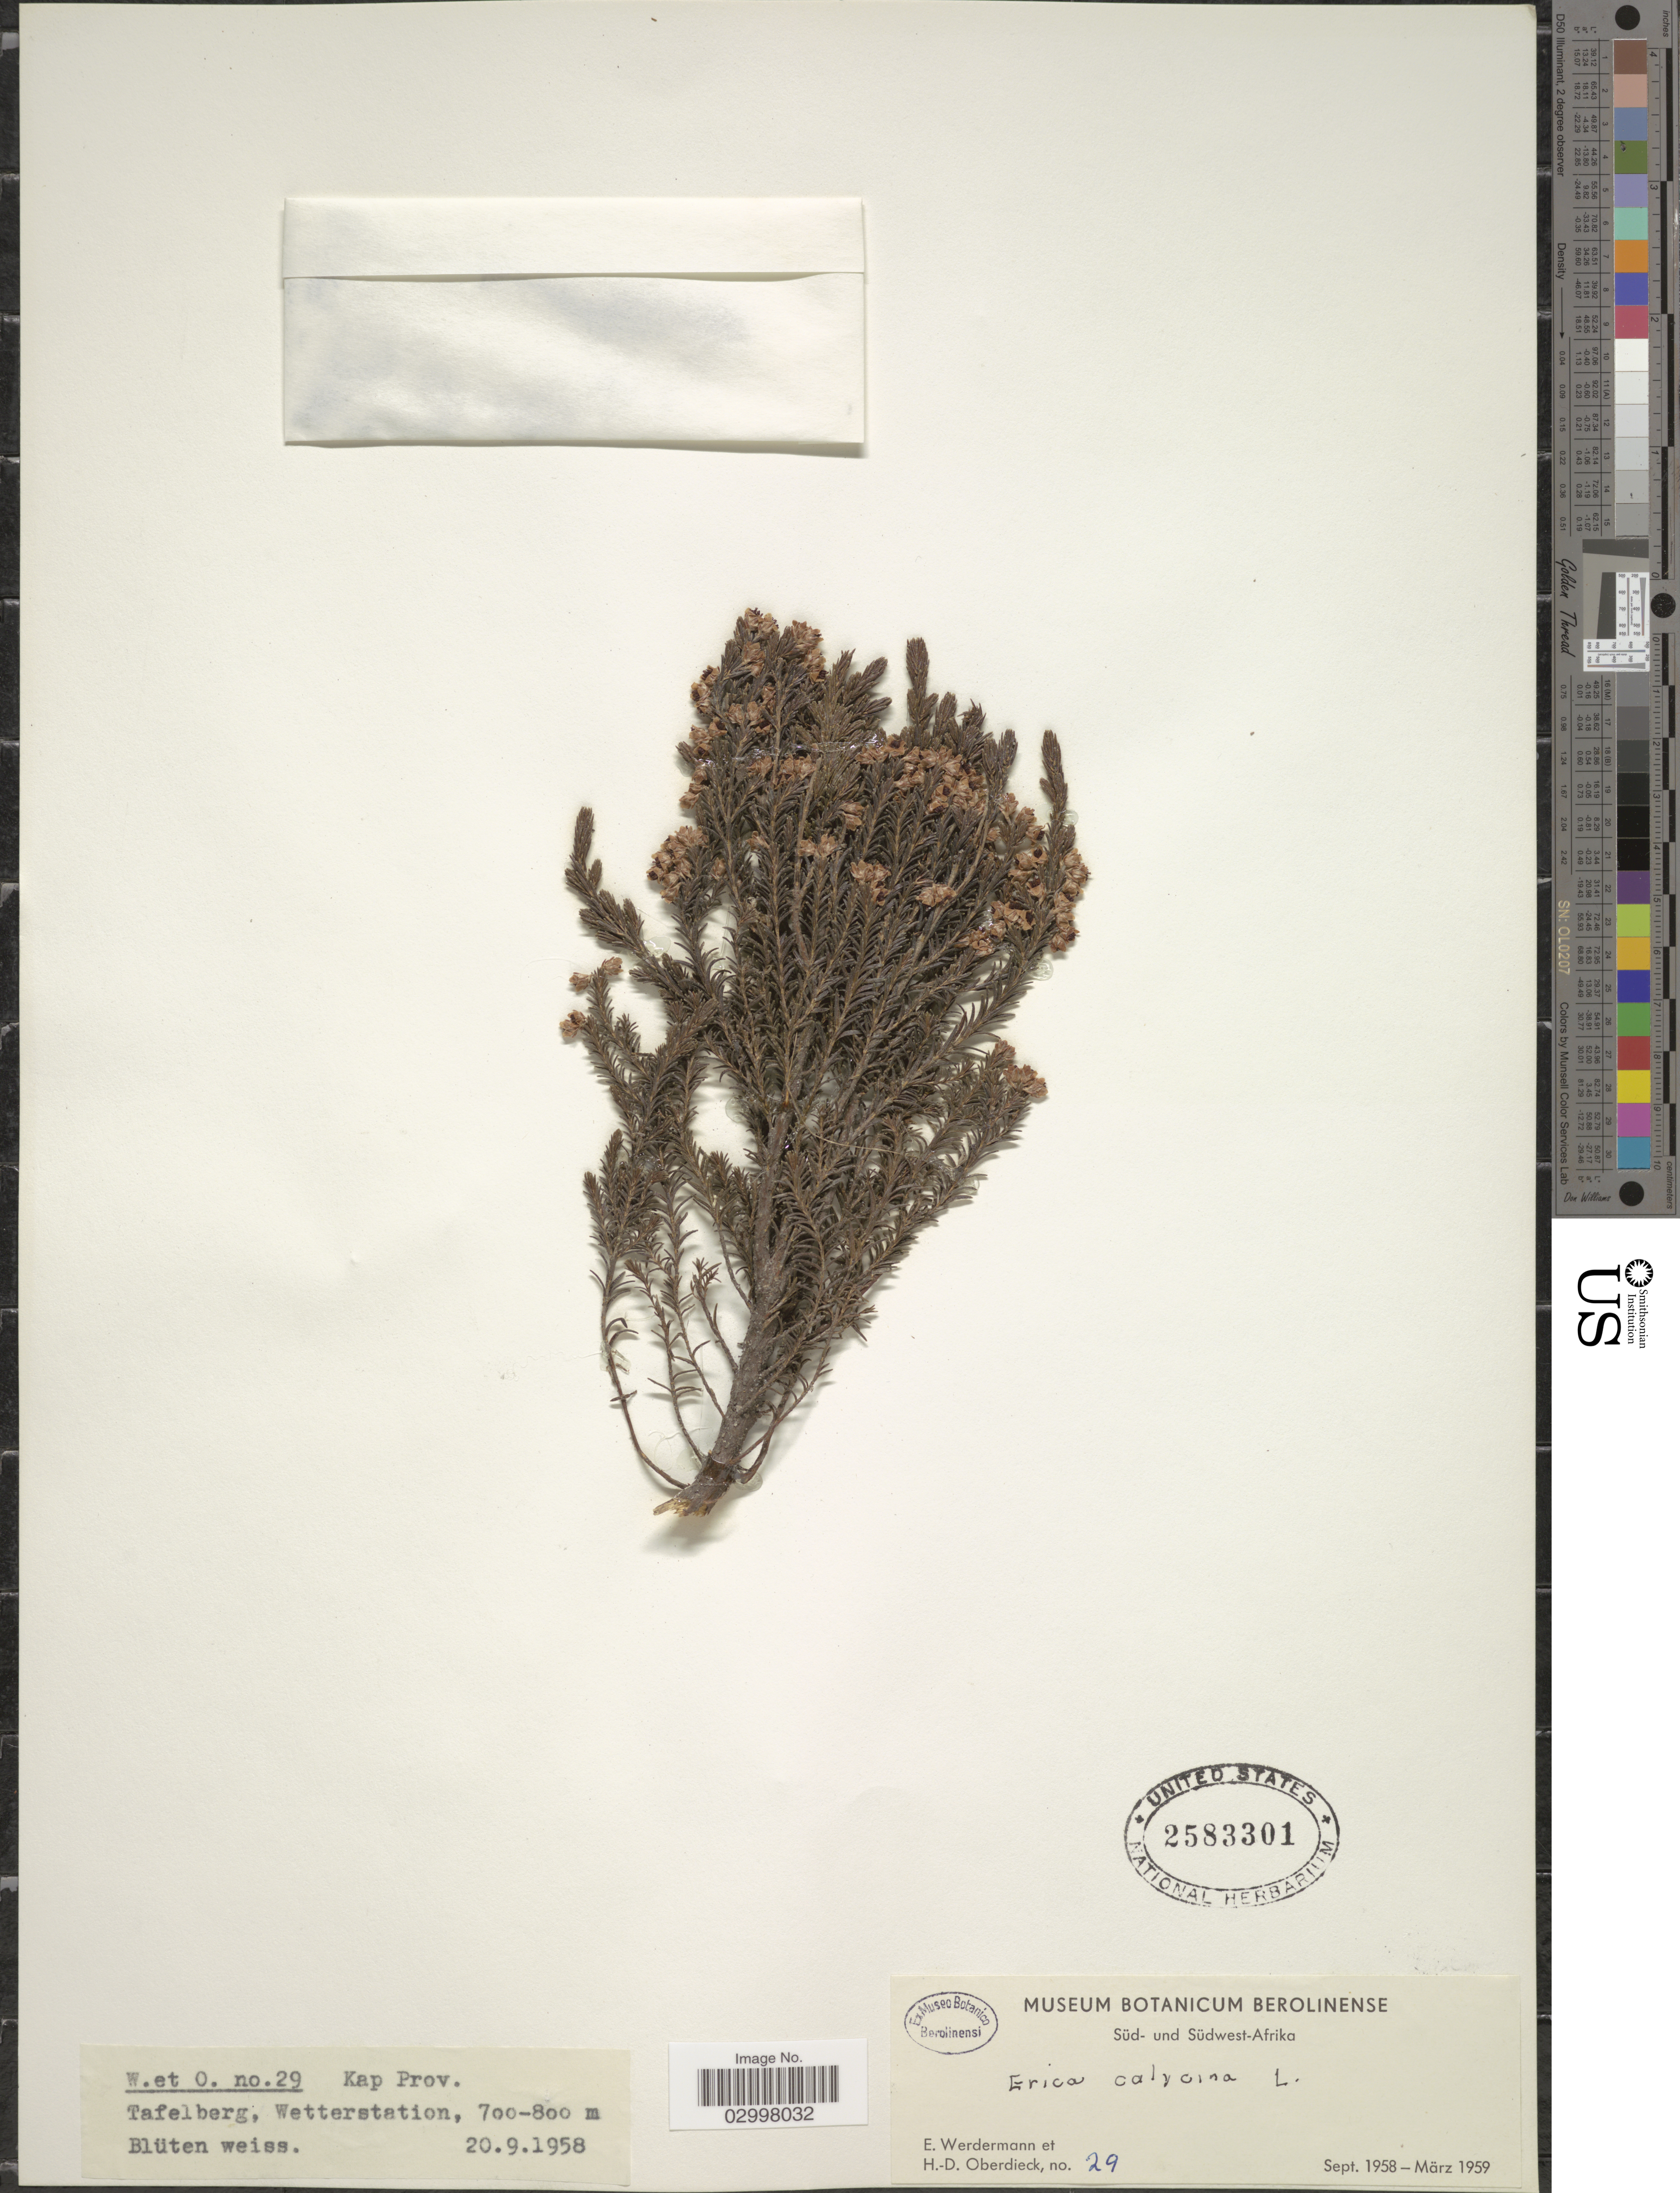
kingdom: Plantae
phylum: Tracheophyta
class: Magnoliopsida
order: Ericales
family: Ericaceae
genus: Erica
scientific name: Erica calycina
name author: L.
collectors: E. Werdermann & H. Oberdieck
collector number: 29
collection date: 1958-09-20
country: South Africa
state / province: Western Cape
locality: Kap Prov. Tafelberg, Wetterstation. Süd-Afrika.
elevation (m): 700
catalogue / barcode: US 2583301